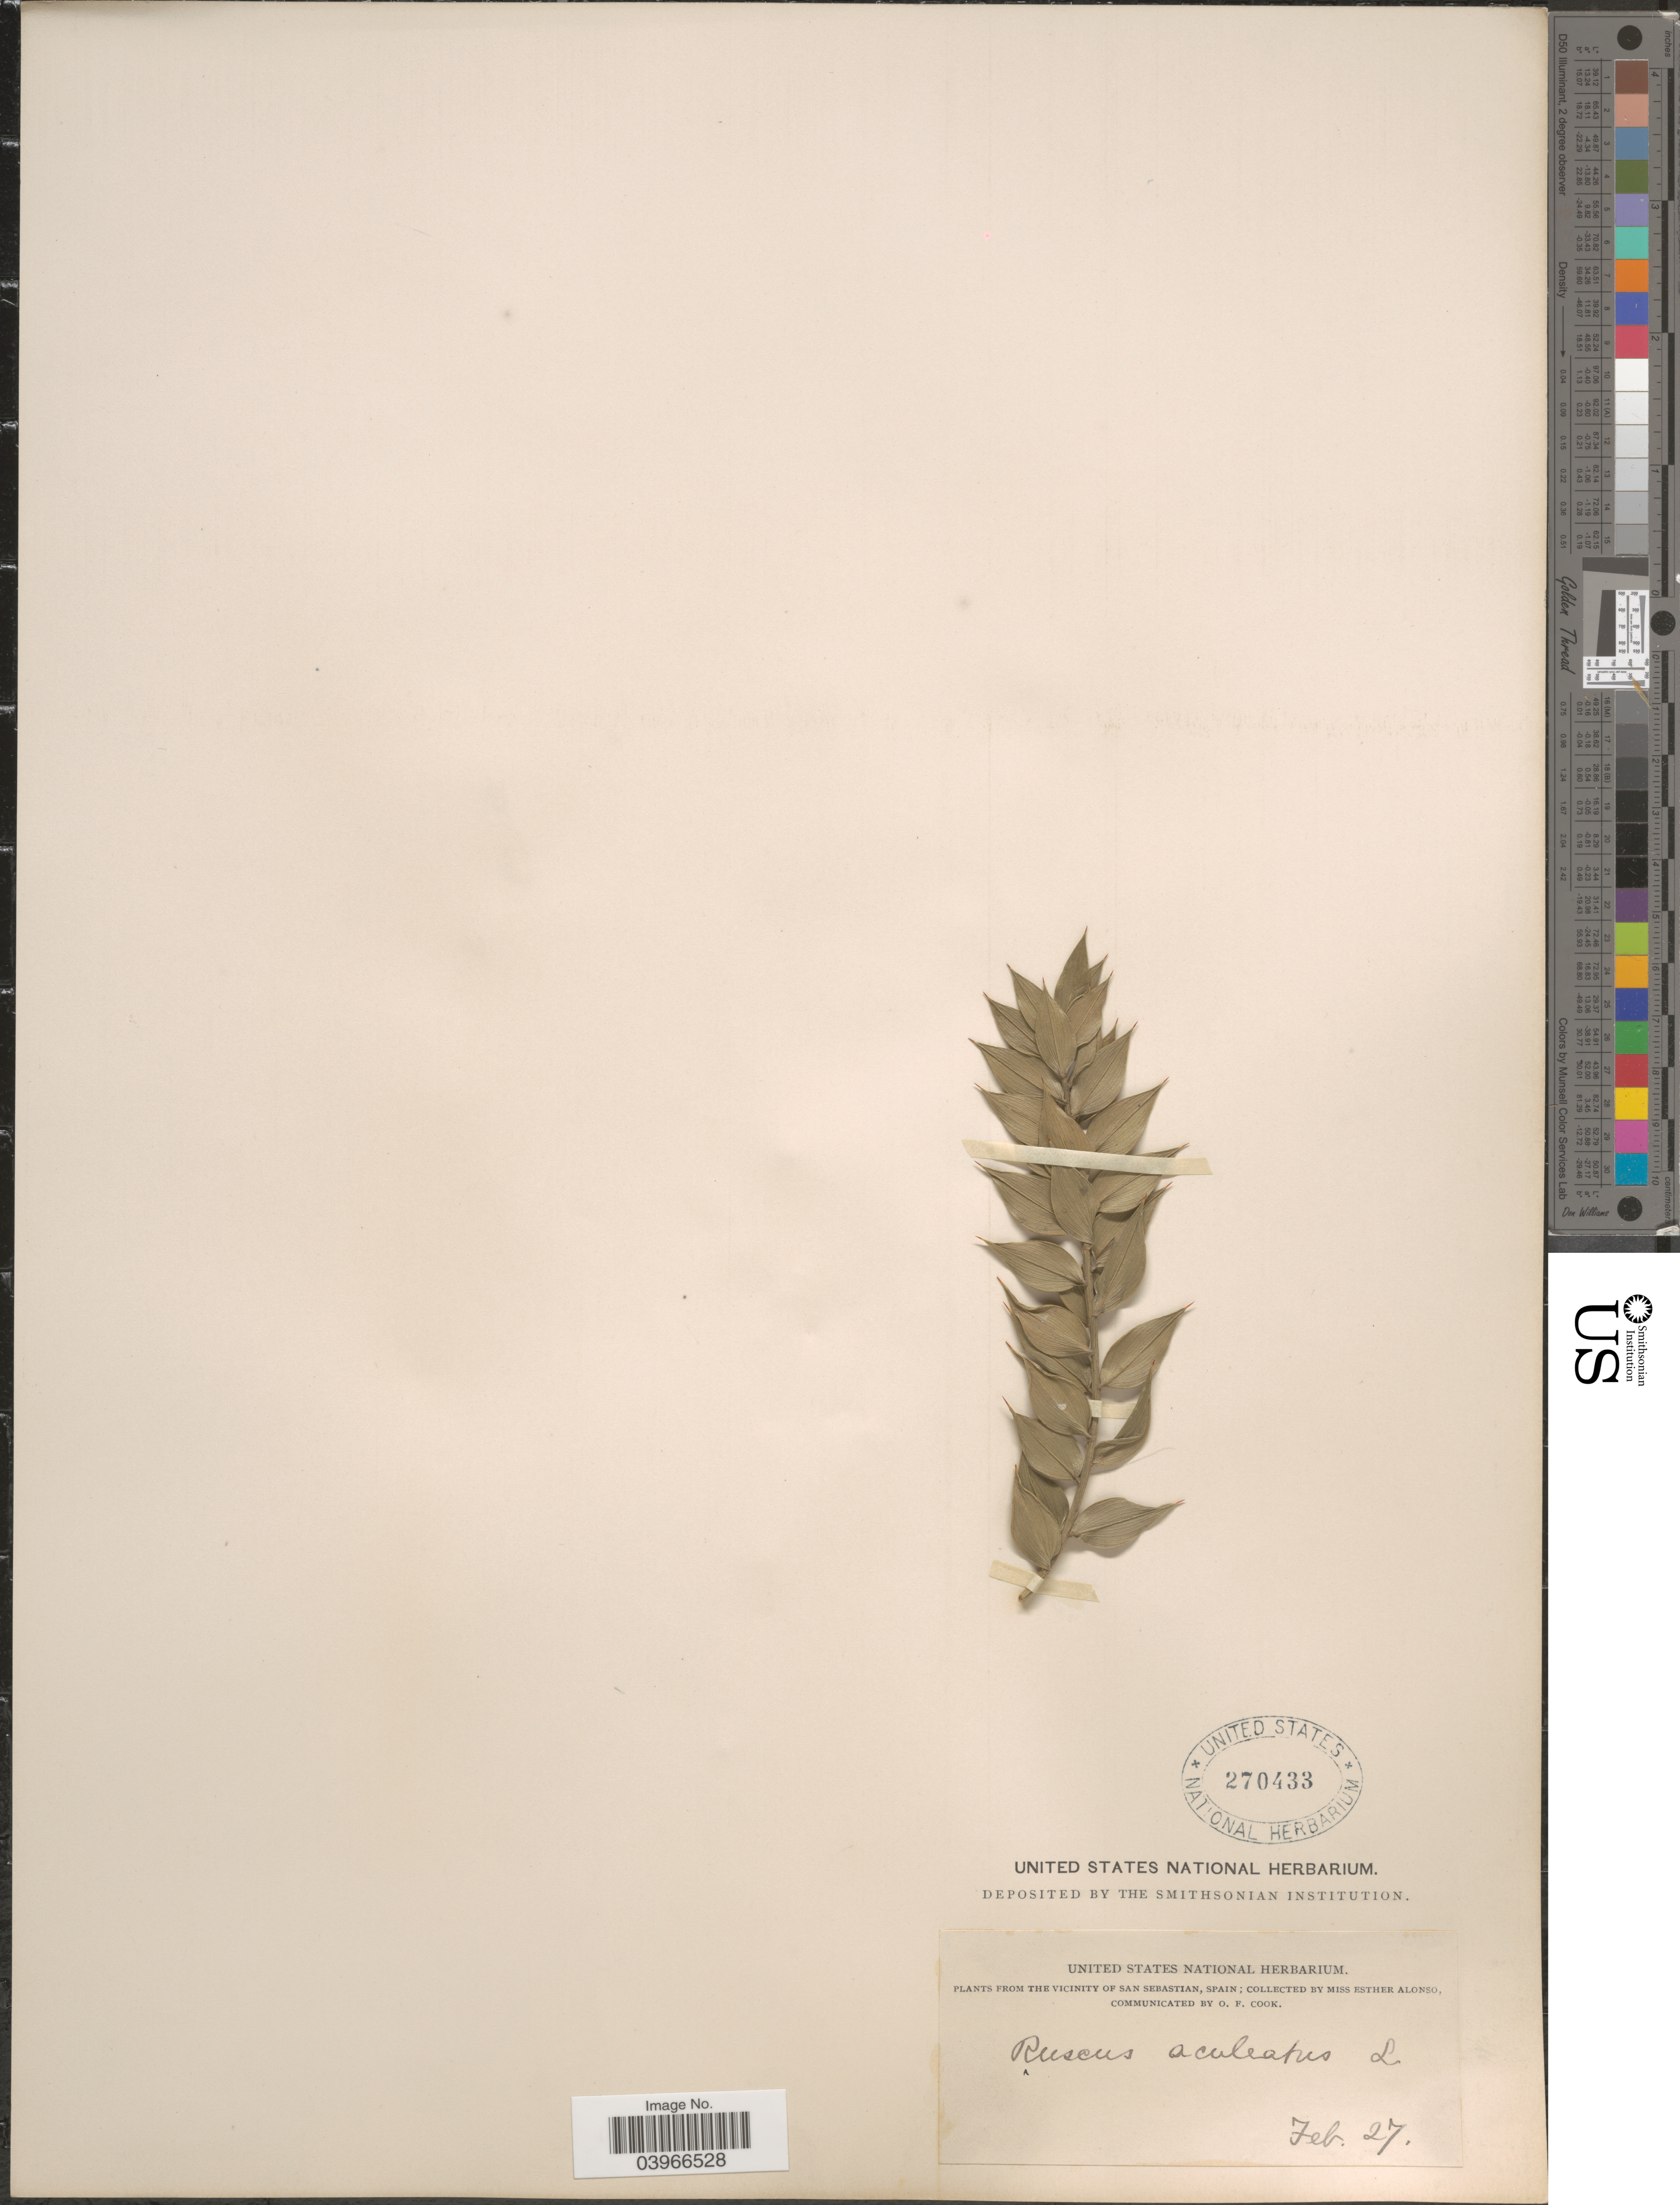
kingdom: Plantae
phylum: Tracheophyta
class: Liliopsida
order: Asparagales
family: Asparagaceae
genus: Ruscus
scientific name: Ruscus aculeatus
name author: L.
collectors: E. Alonso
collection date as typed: Transcribed d/m/y: /2/27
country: Spain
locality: The Vicinity of San Sebastian.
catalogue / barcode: US 270433